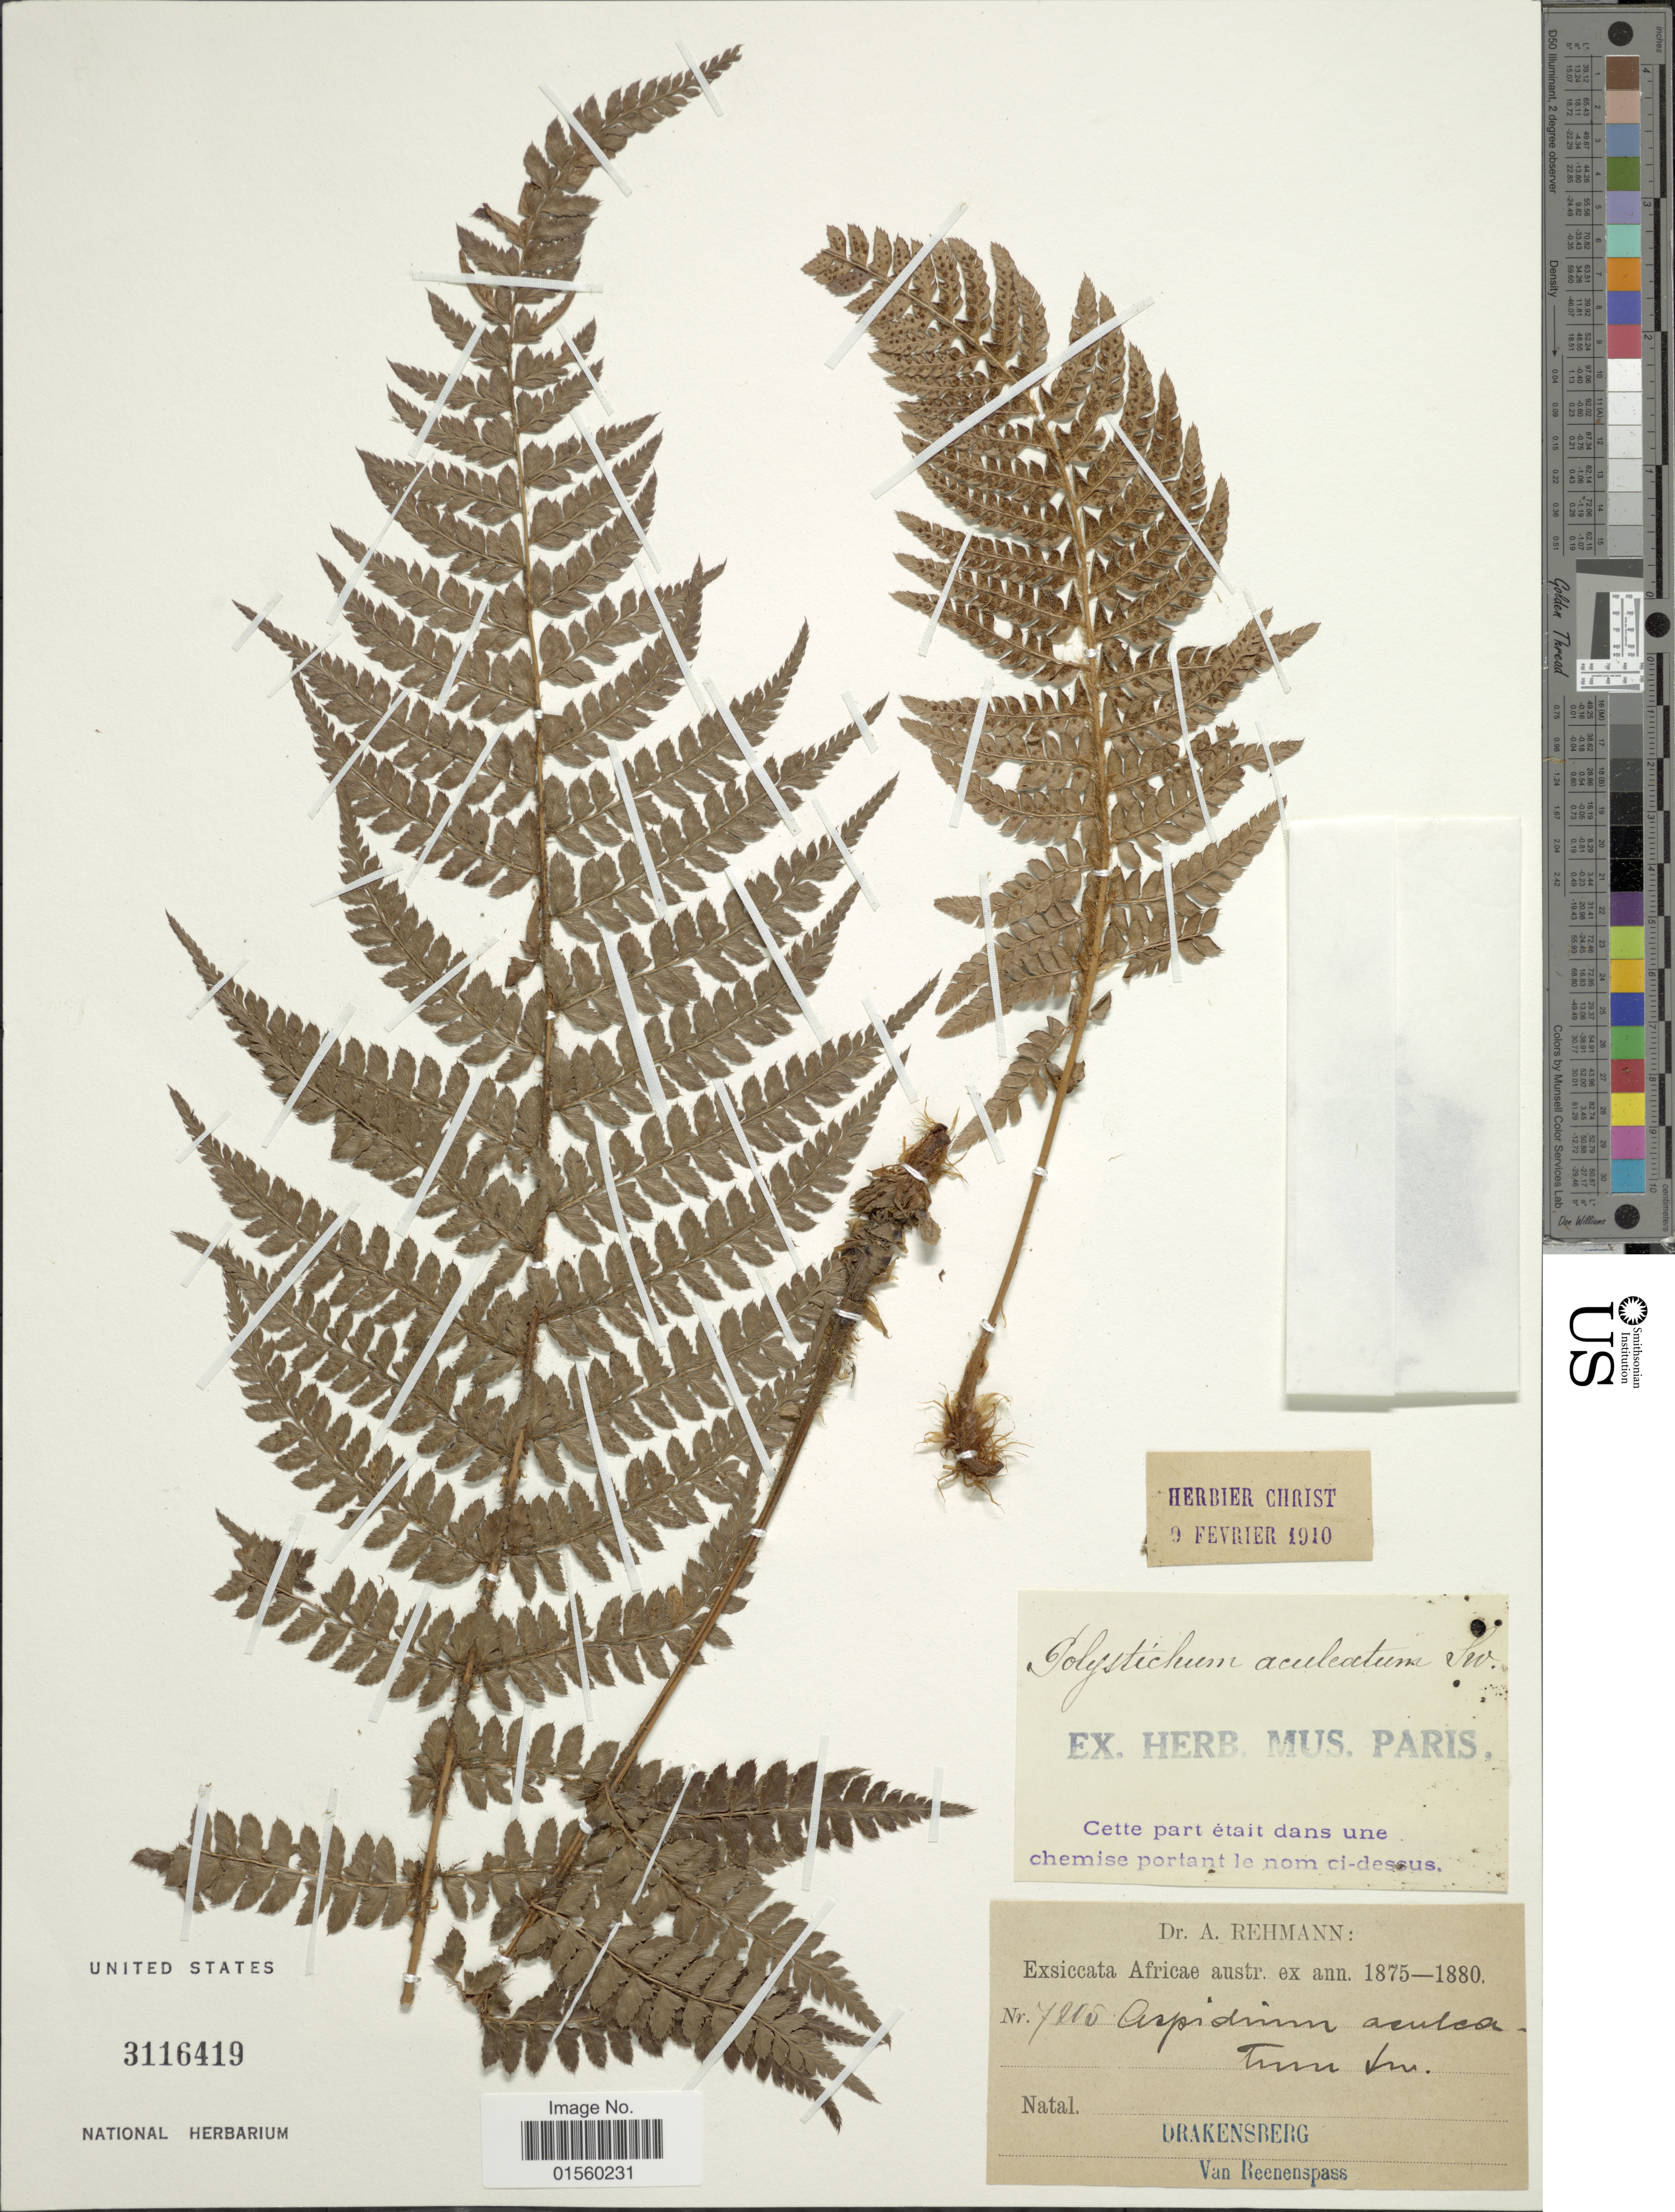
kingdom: Plantae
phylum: Tracheophyta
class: Polypodiopsida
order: Polypodiales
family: Dryopteridaceae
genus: Polystichum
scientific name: Polystichum sp.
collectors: A. Rehmann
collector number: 7205*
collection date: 1875/1880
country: South Africa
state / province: KwaZulu-Natal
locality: Drakensberg, Van Reenenspass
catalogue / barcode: US 3116419